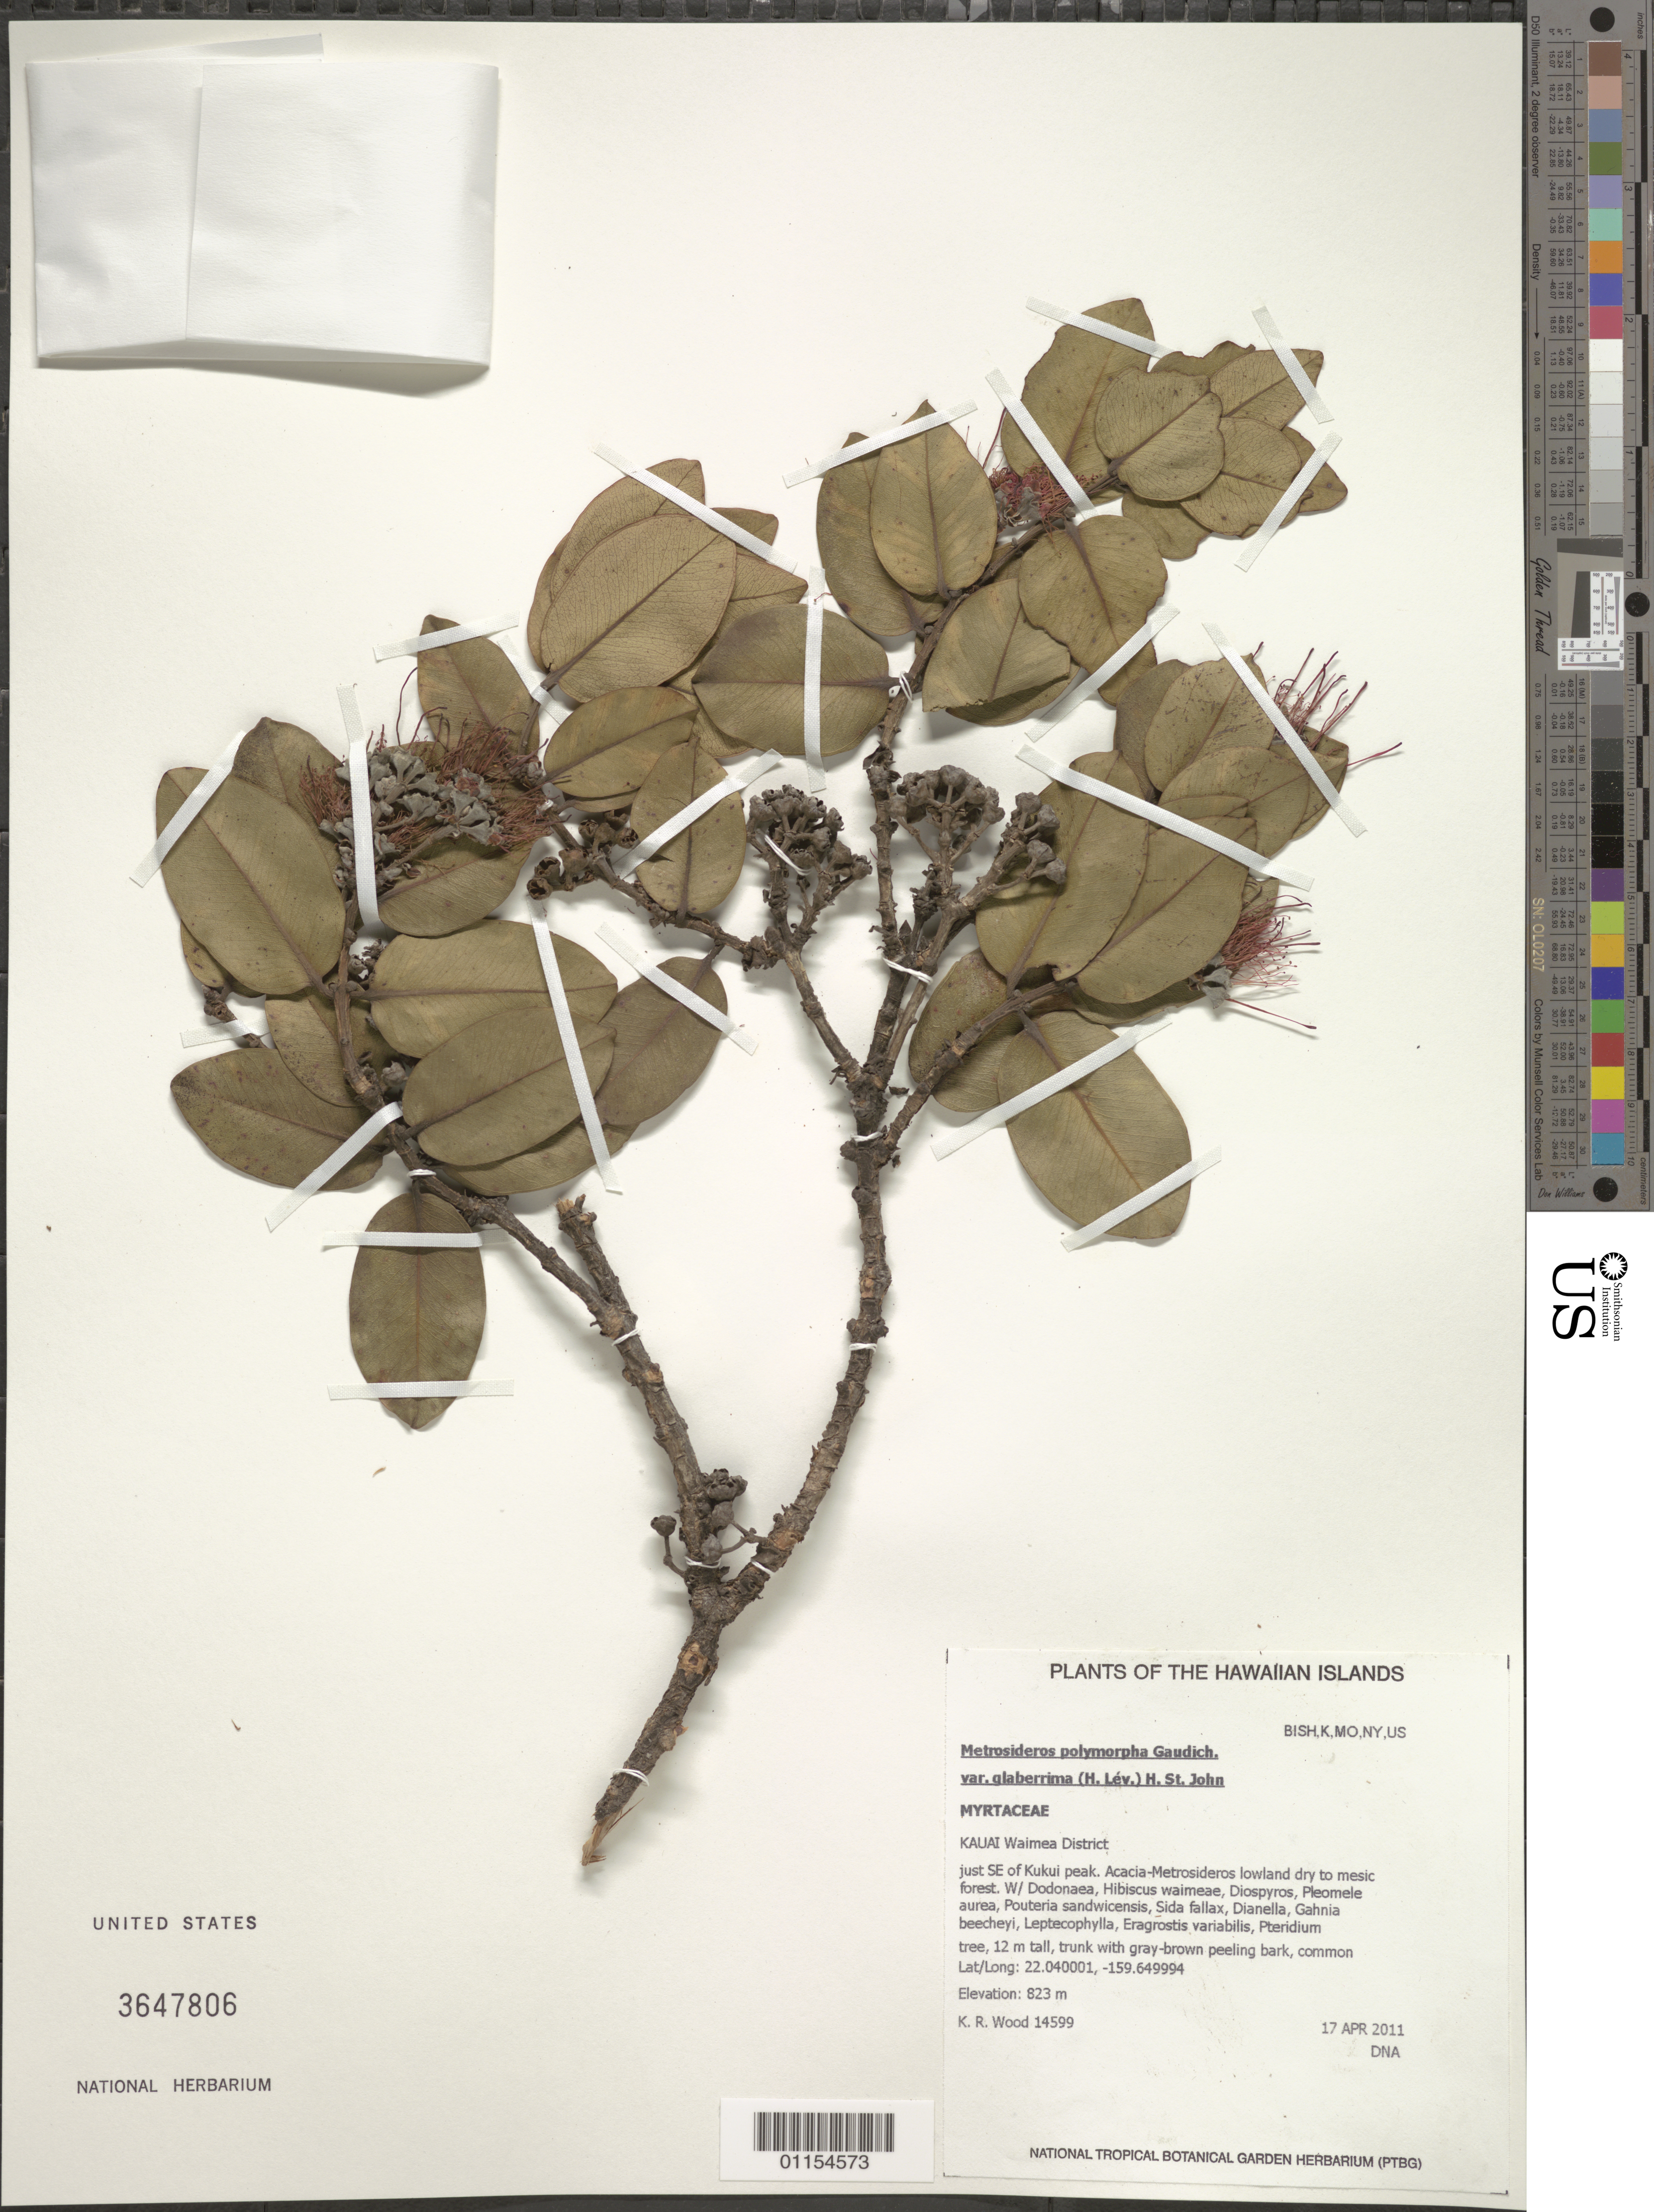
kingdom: Plantae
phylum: Tracheophyta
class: Magnoliopsida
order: Myrtales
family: Myrtaceae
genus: Metrosideros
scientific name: Metrosideros polymorpha var. glaberrima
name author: (H. Lév.) H. St. John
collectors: K. R. Wood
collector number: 14599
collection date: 2011-04-17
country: United States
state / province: Hawaii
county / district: Kauai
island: Kaua'i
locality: Waimea district, just SE of Kukui Peak.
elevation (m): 823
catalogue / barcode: US 3647806